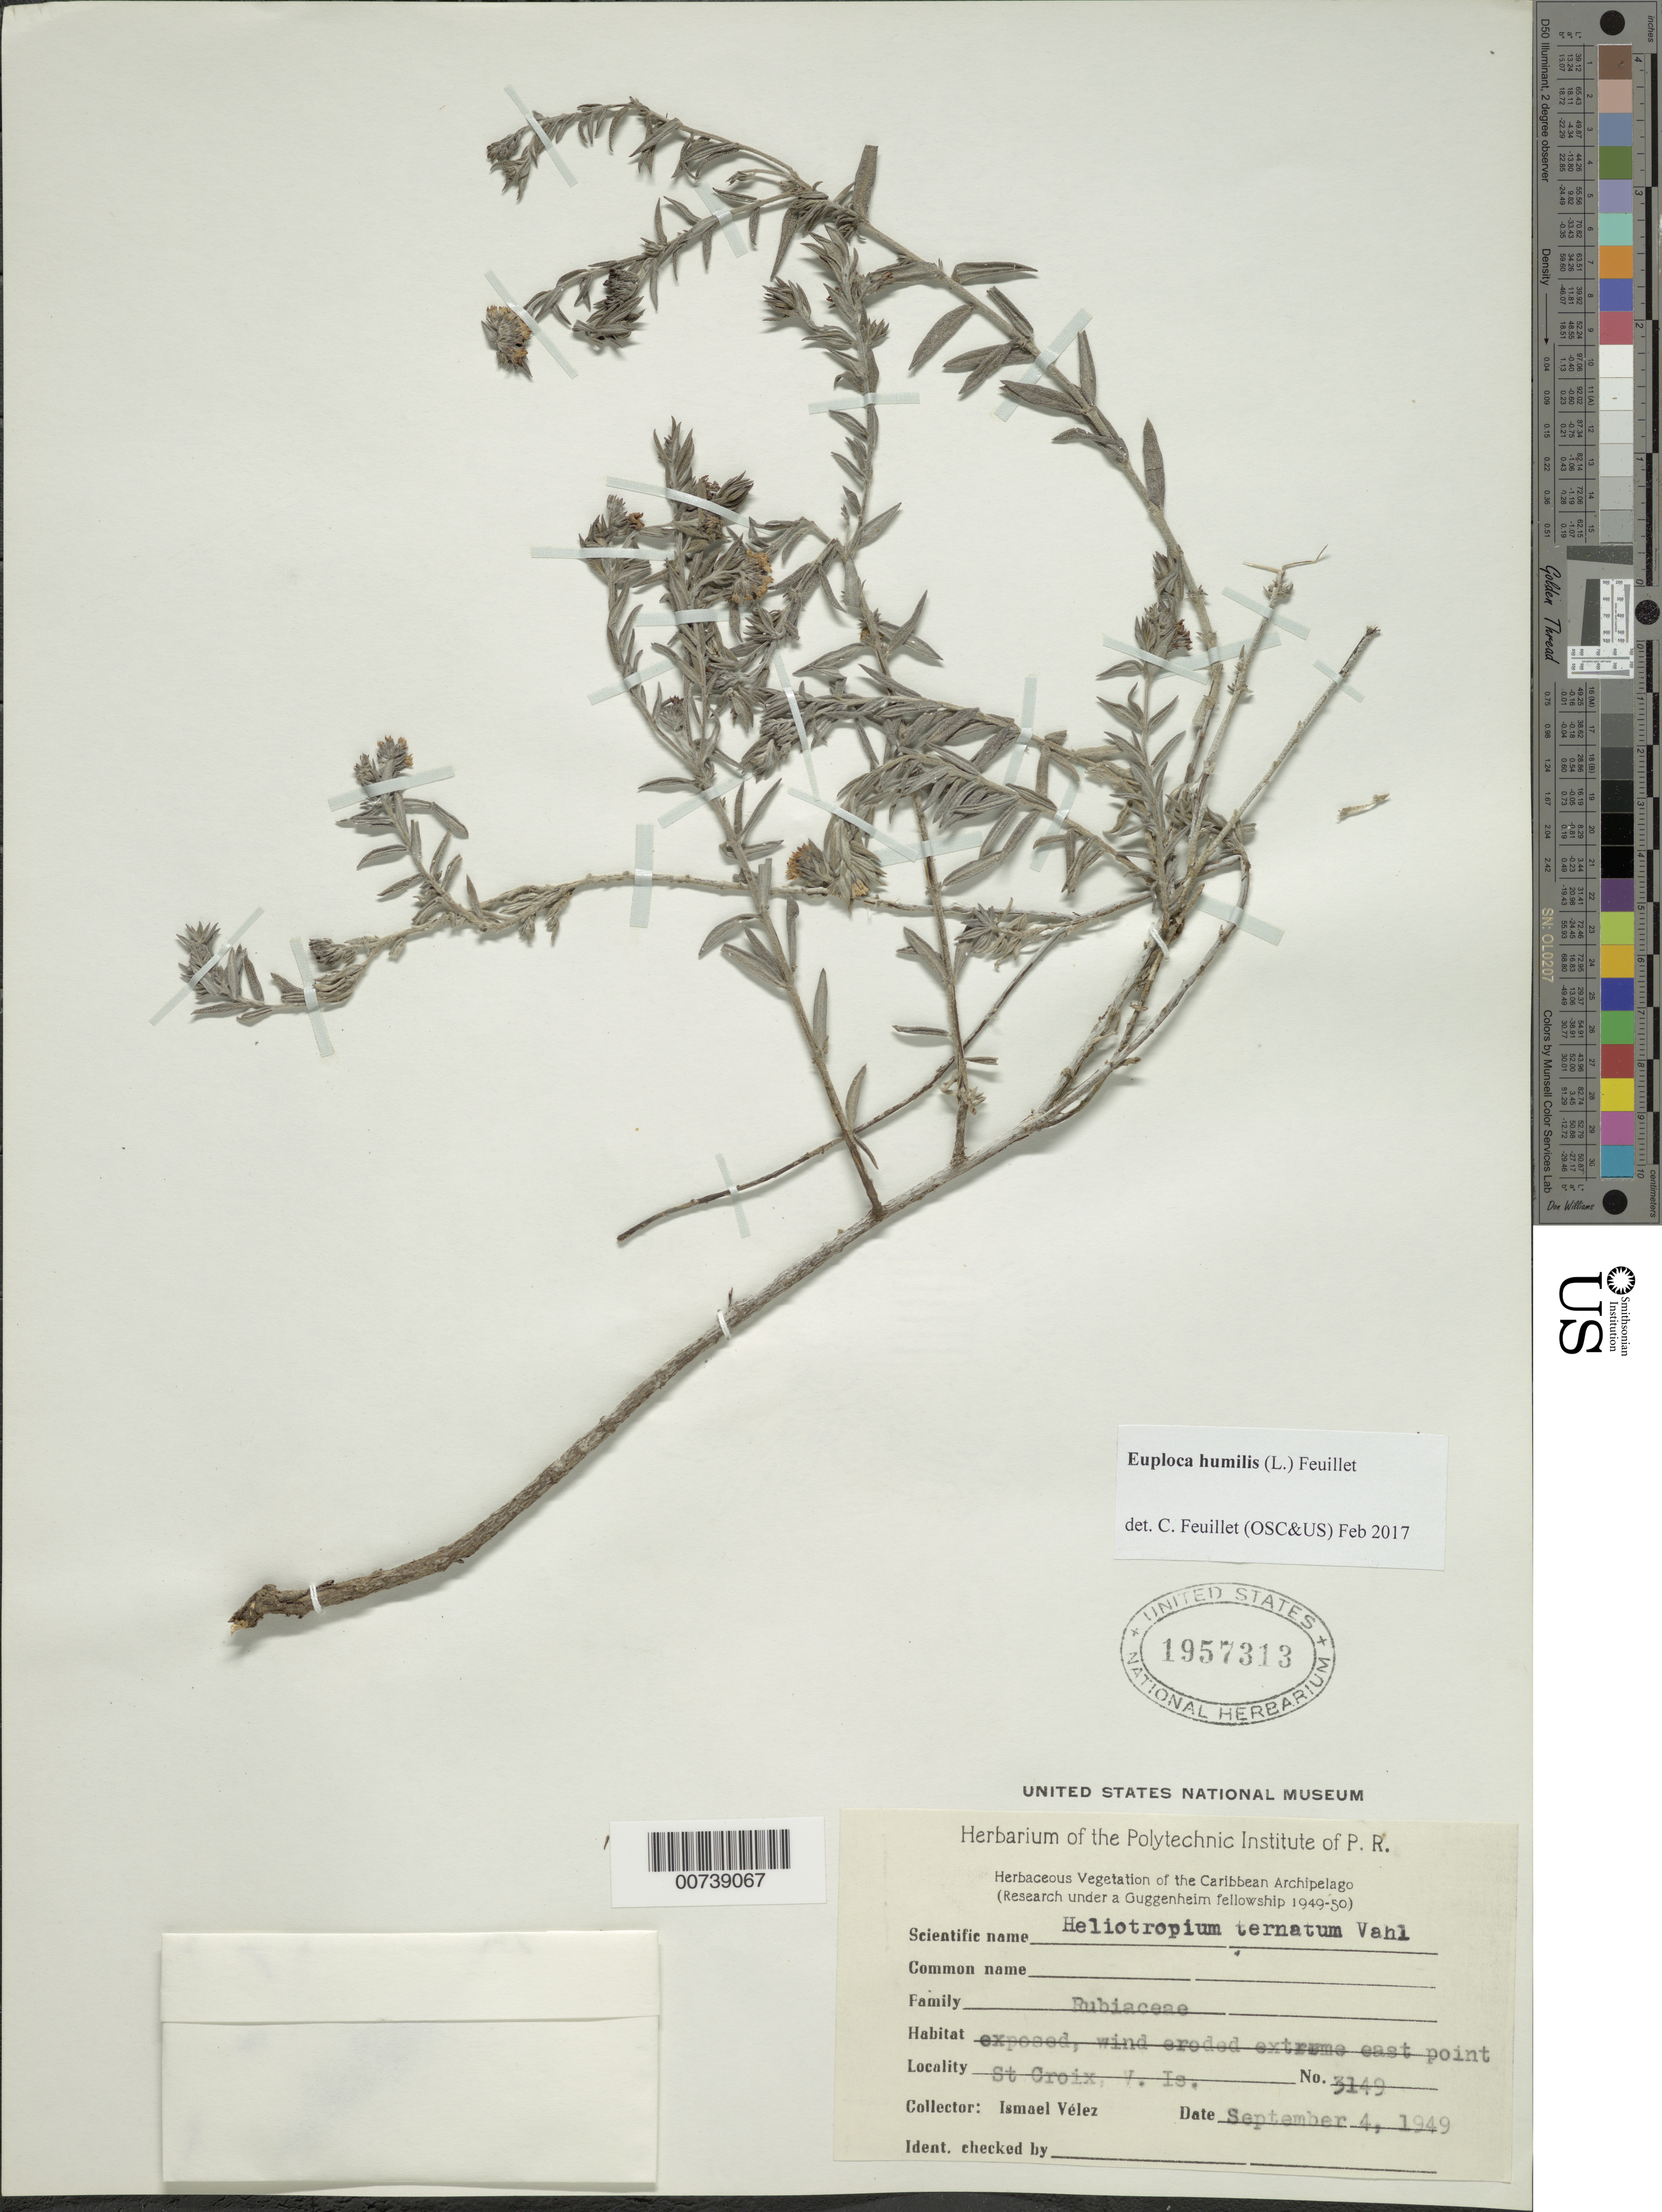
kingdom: Plantae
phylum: Tracheophyta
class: Magnoliopsida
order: Boraginales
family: Heliotropiaceae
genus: Euploca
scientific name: Euploca humilis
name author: (L.) Feuillet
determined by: Feuillet, C.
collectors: I. Velez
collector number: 3149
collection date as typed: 04 Sep 1949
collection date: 1949-09-04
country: U.S. Virgin Islands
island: St. Croix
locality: East Point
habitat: Exposed, wind eroded estreme east point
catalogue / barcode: US 1957313